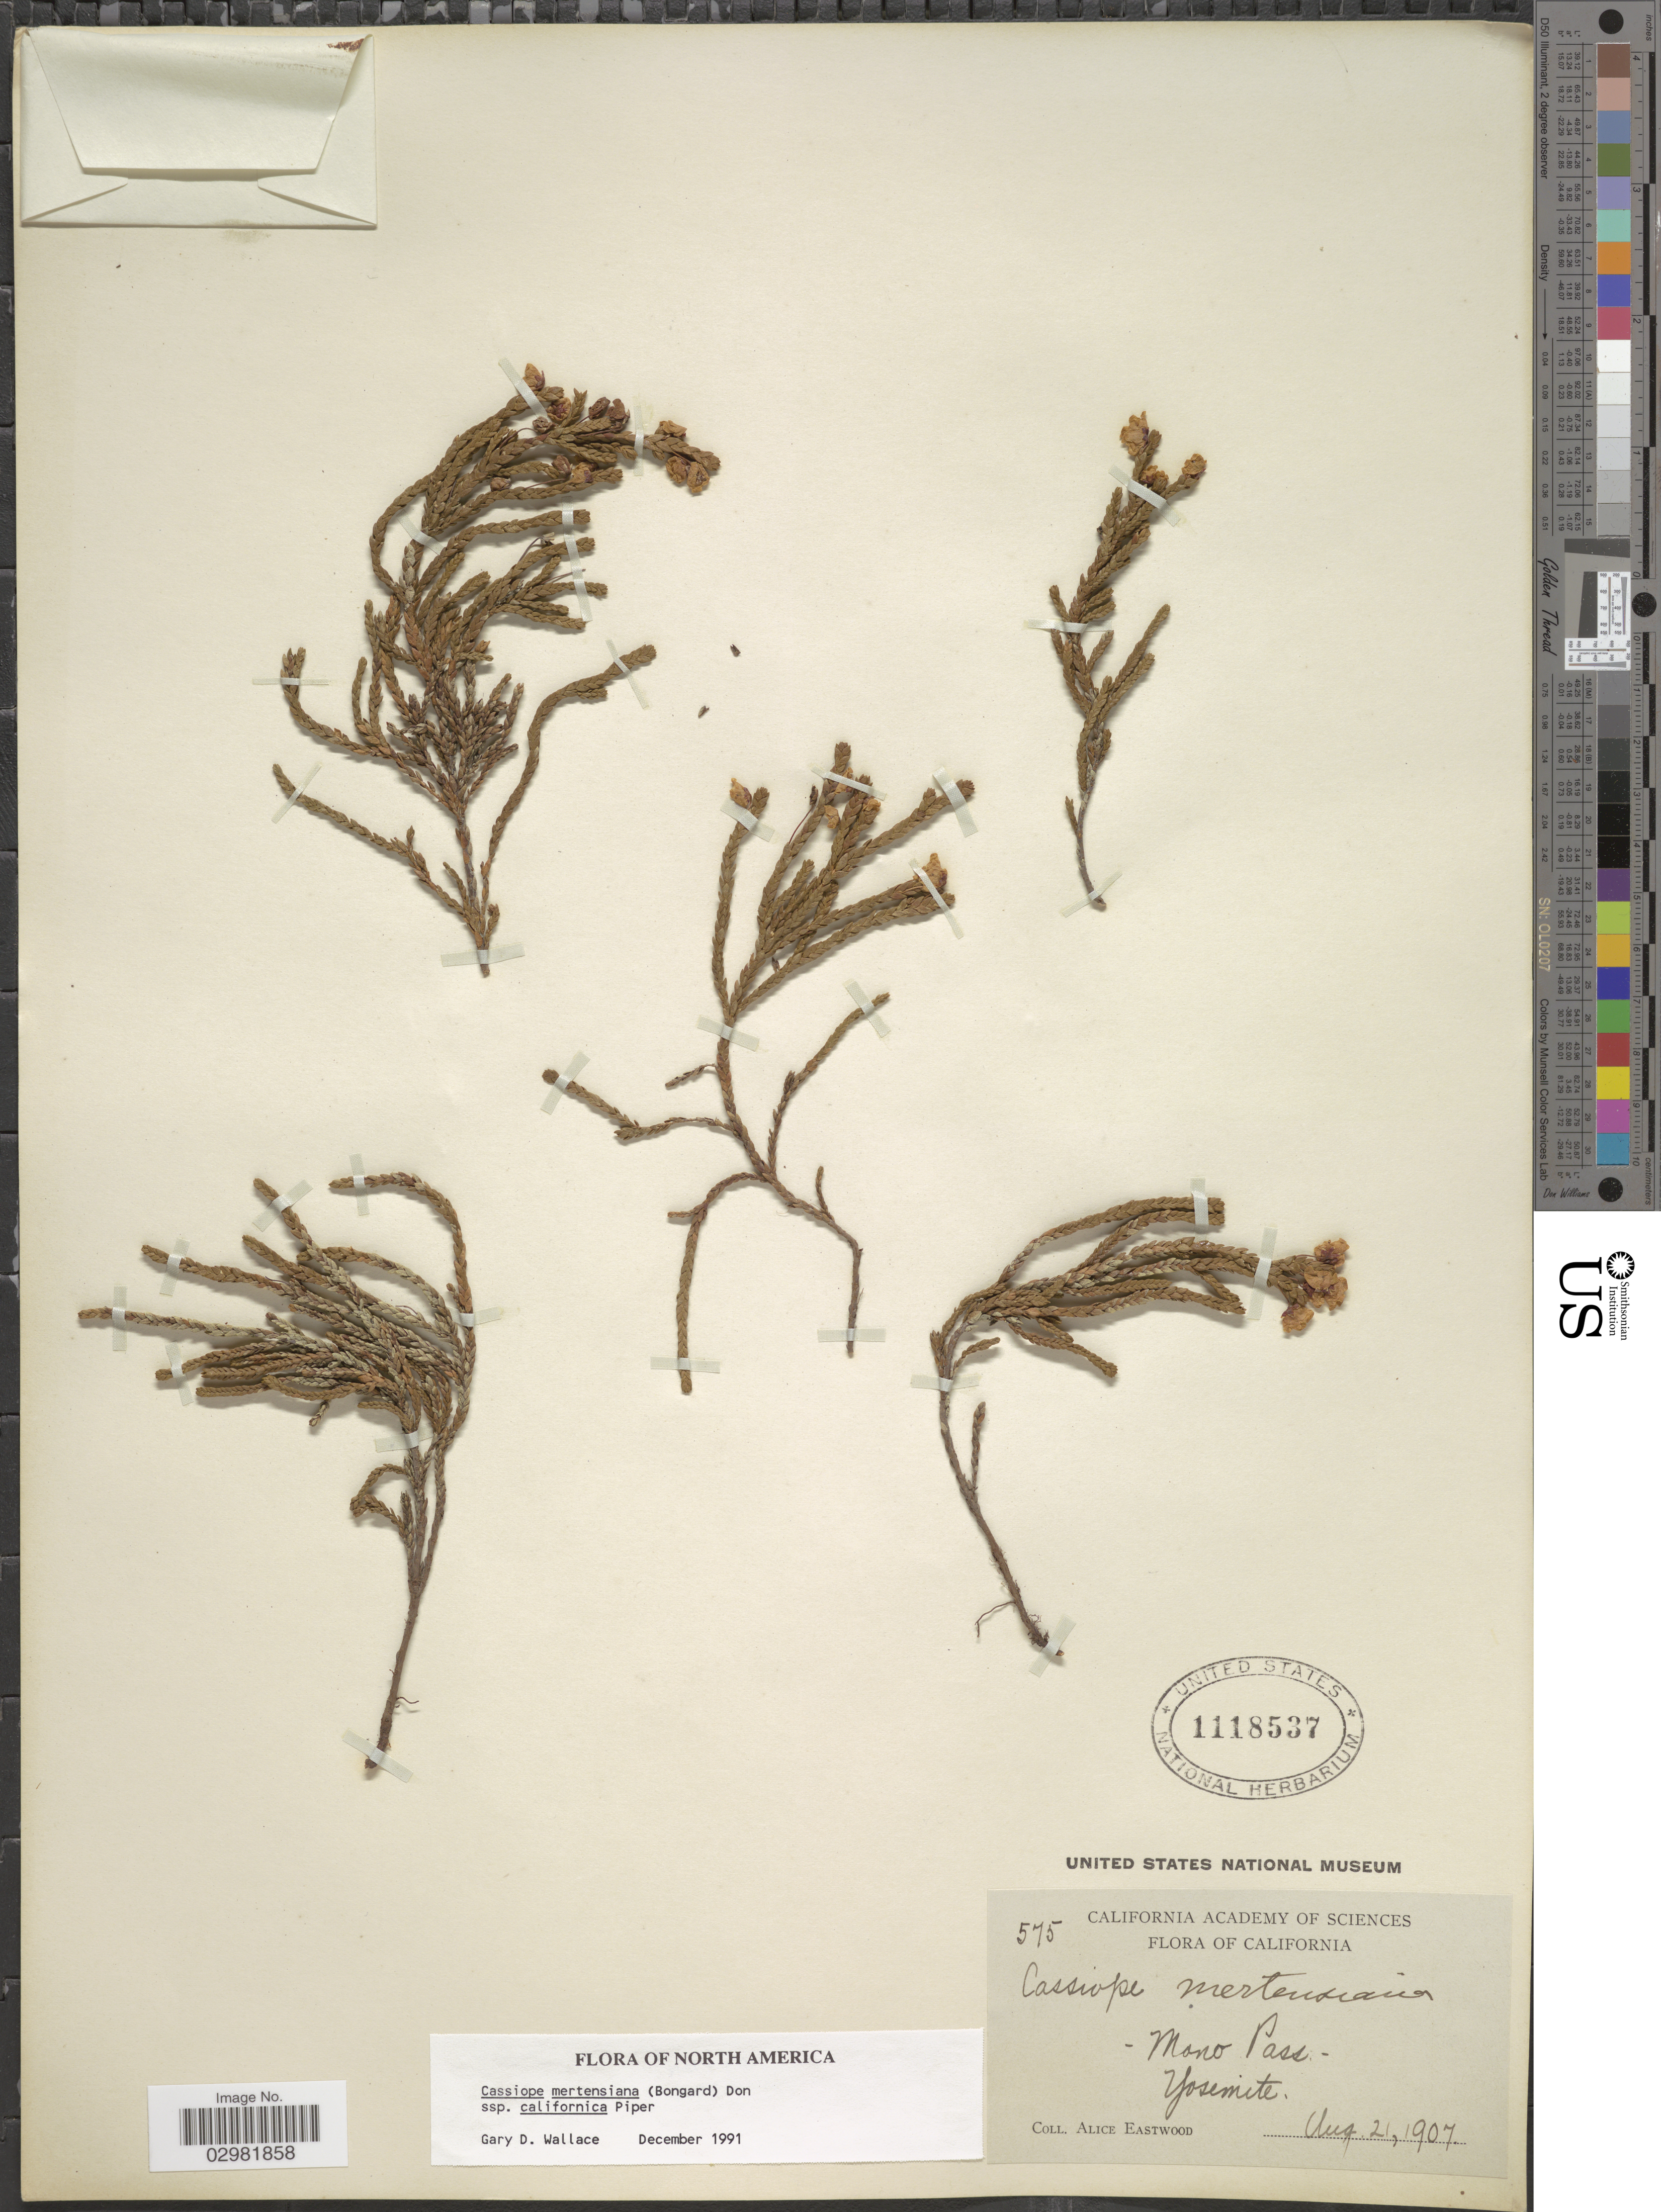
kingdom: Plantae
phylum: Tracheophyta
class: Magnoliopsida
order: Ericales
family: Ericaceae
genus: Cassiope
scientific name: Cassiope mertensiana subsp. californica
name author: Piper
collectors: A. Eastwood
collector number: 575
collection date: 1907-08-21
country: United States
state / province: California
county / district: Mariposa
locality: Mono Pass, Yosemite.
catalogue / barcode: US 1118537